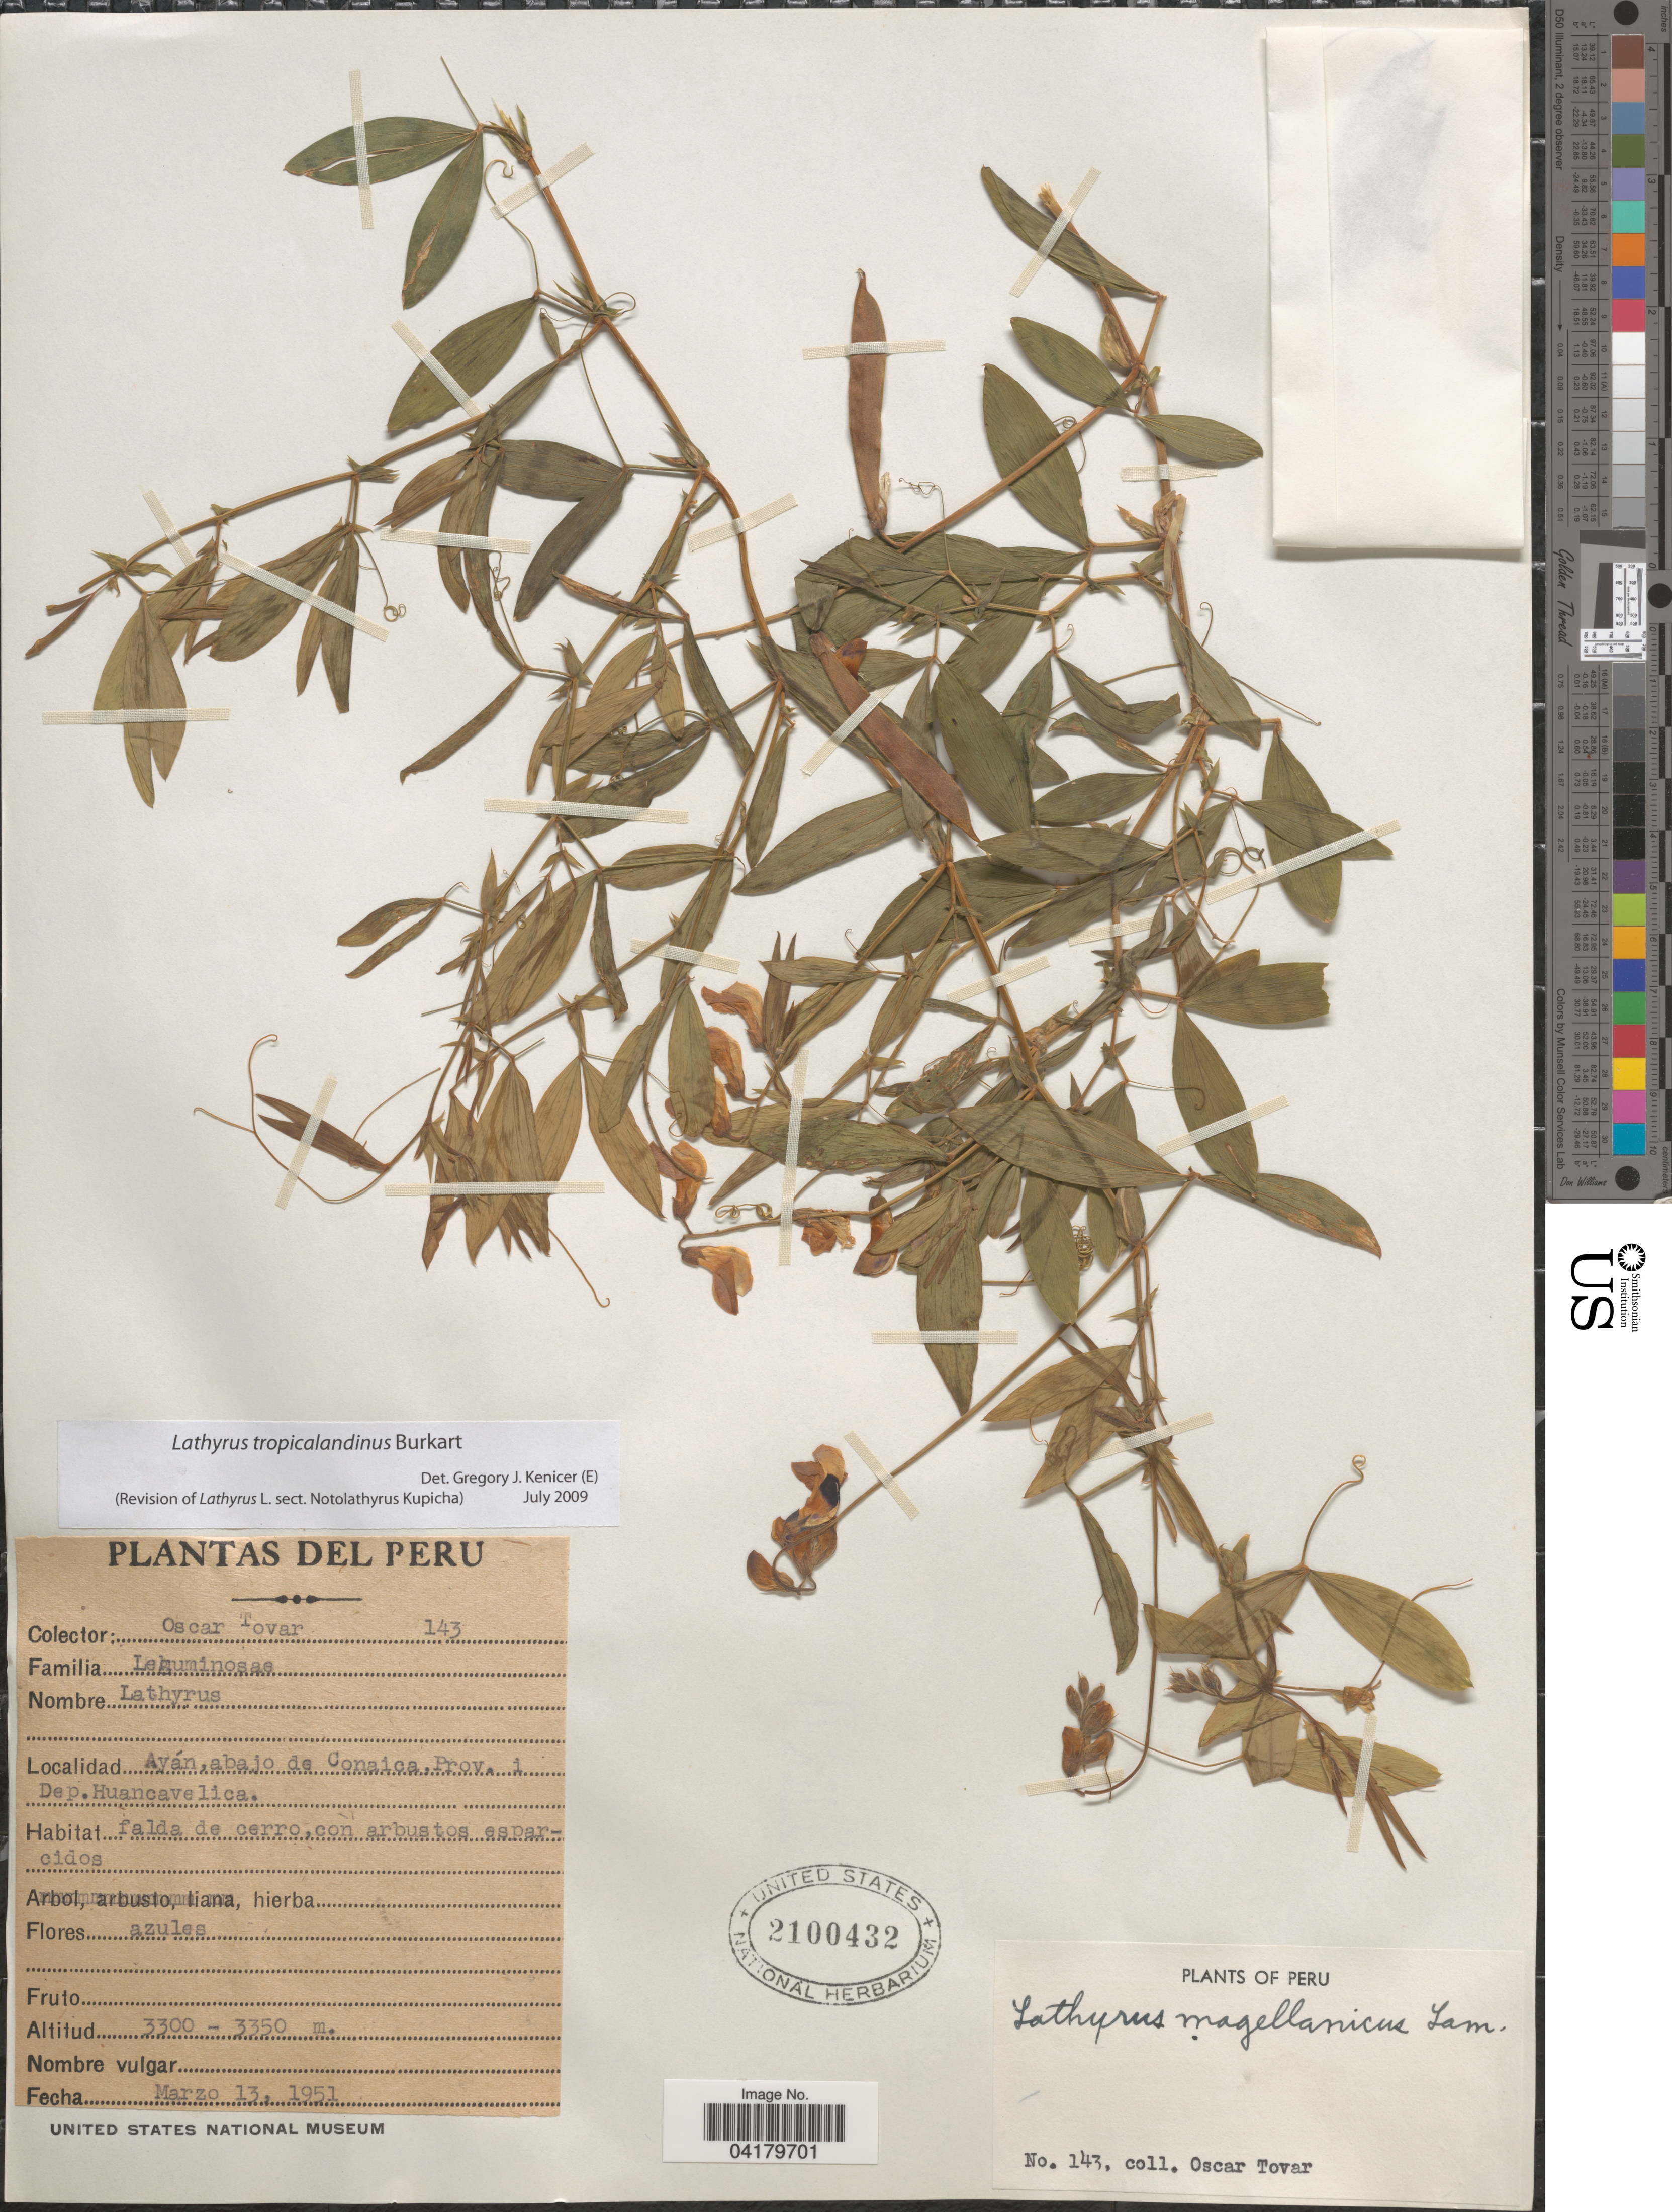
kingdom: Plantae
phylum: Tracheophyta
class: Magnoliopsida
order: Fabales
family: Fabaceae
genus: Lathyrus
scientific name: Lathyrus tropicalandinus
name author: Burkart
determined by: Kenicer, Gregory J.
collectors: Ó. Tovar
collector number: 143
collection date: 1951-03-13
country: Peru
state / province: Huancavelica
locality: Ayán,abajo de Conaica,Prov. i. Dep.Huancavelica.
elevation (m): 3300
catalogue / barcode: US 2100432